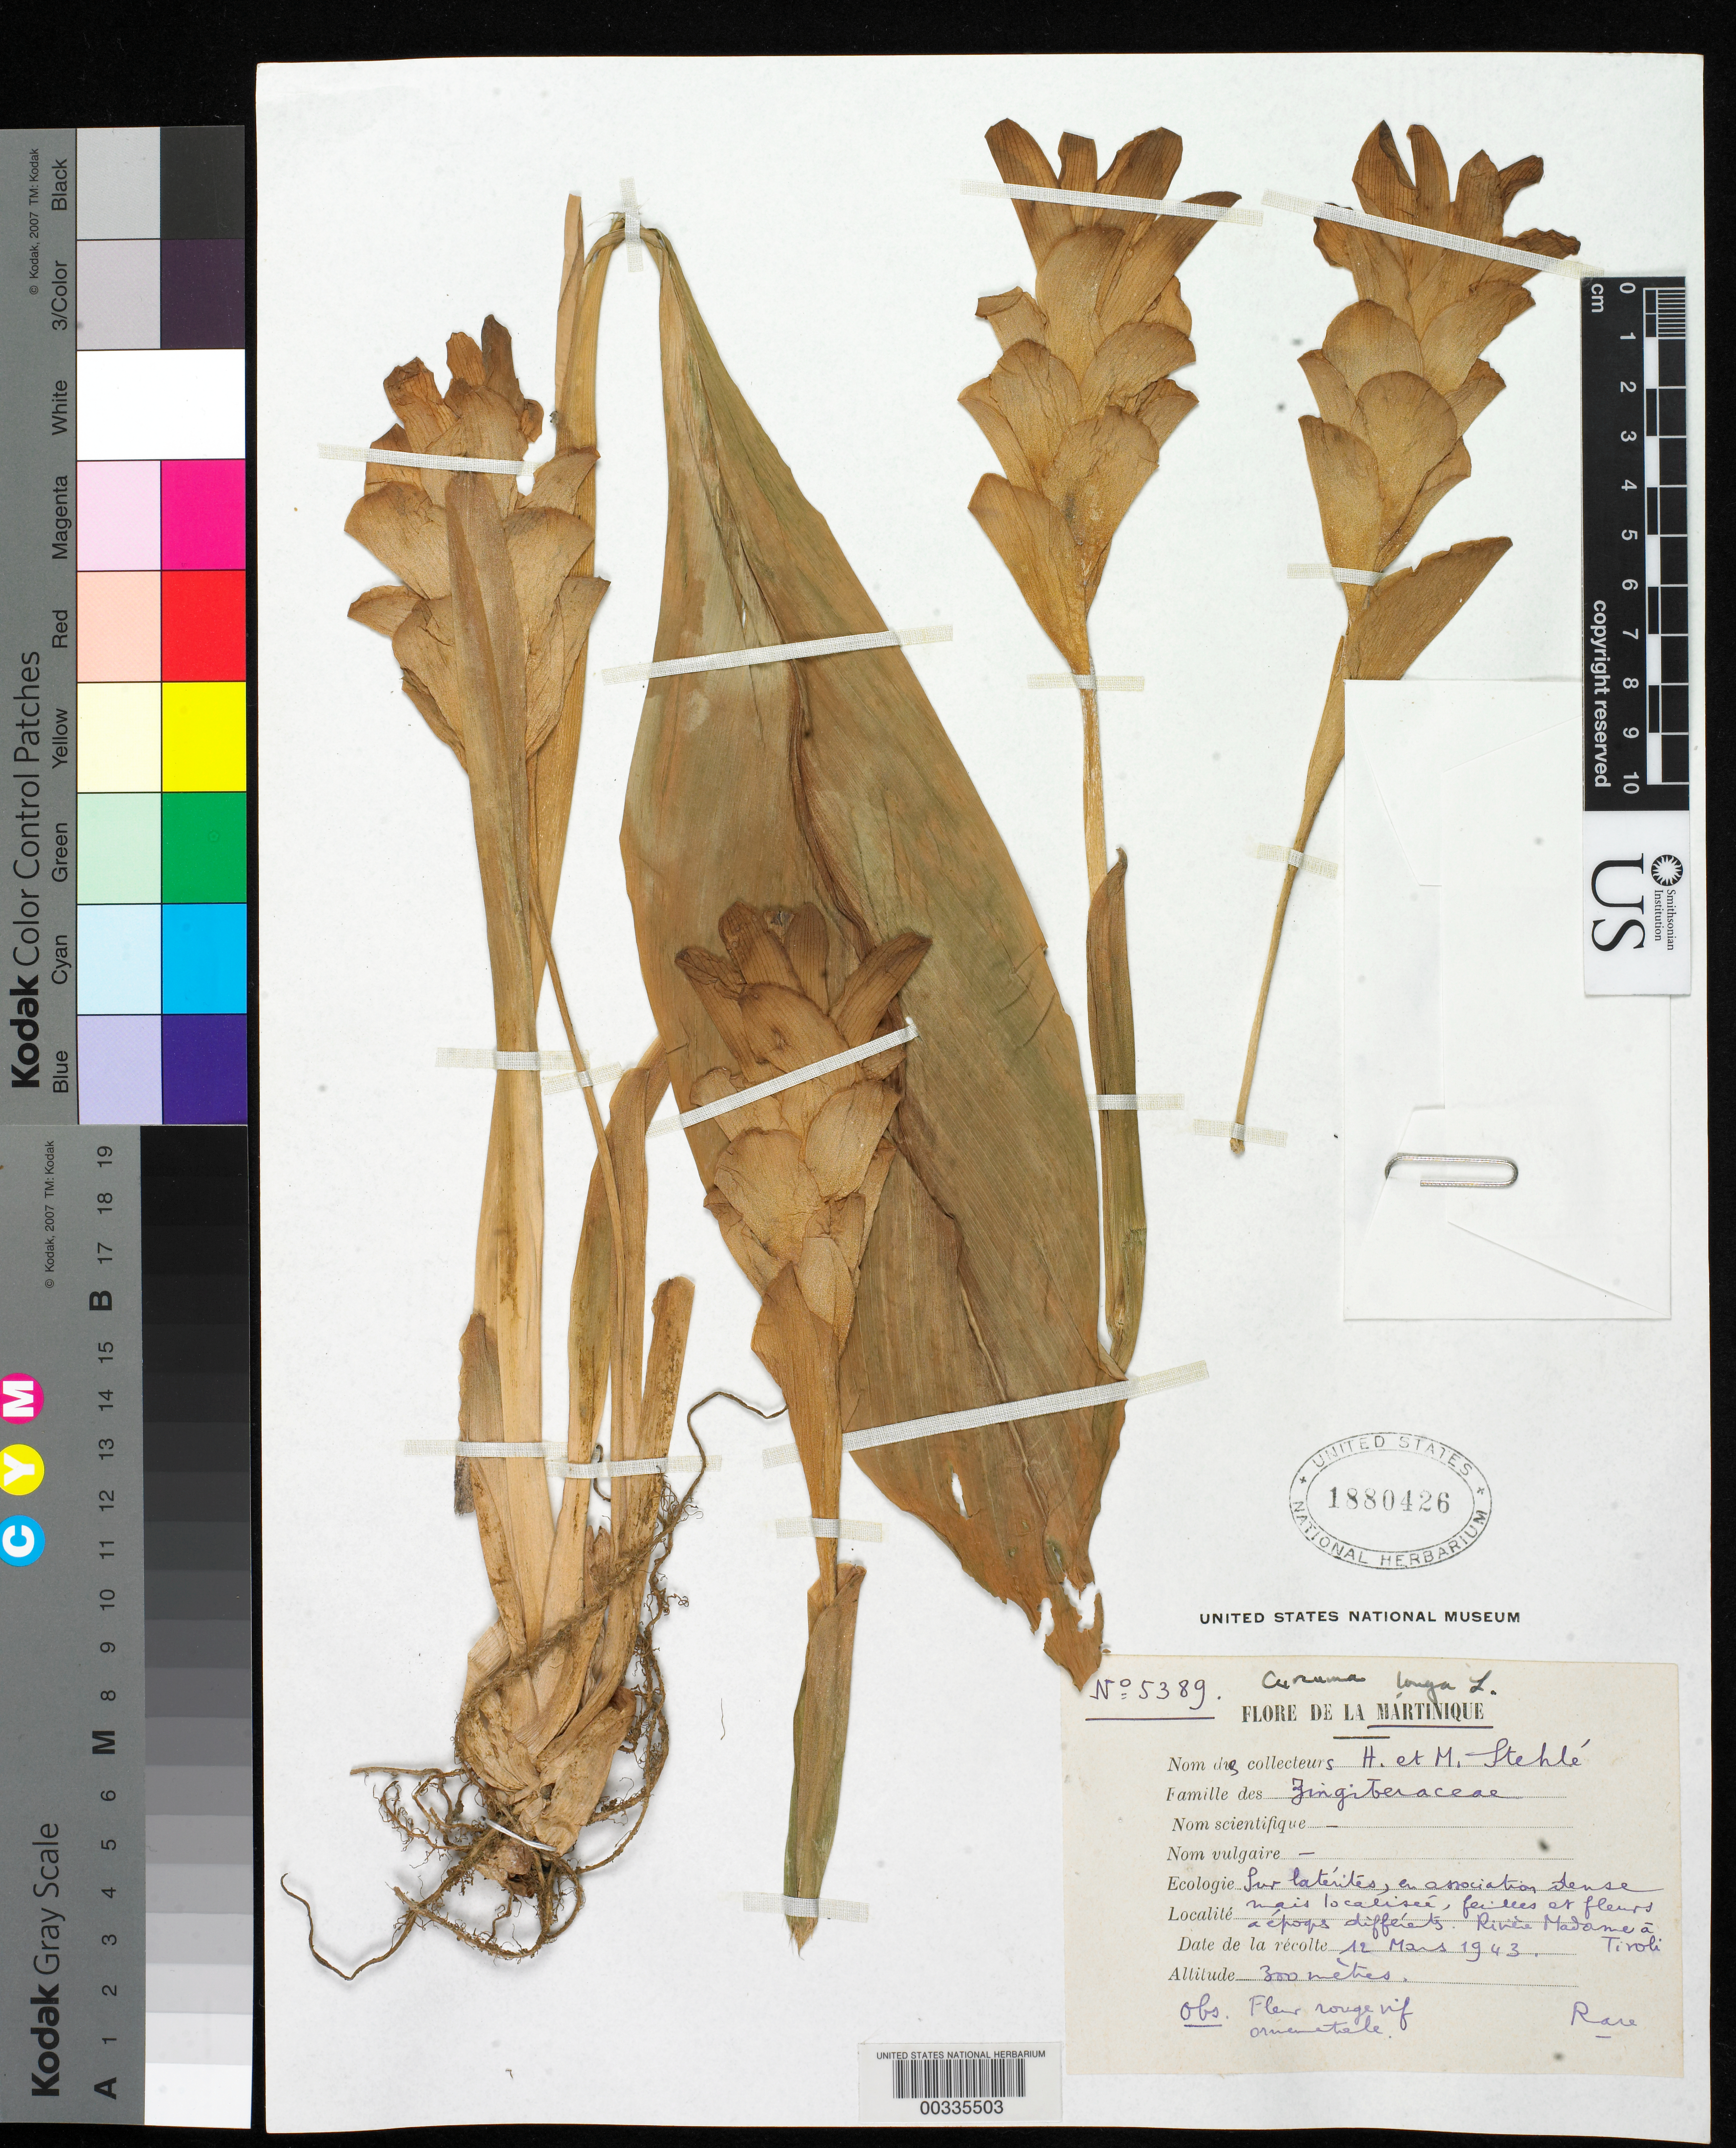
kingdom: Plantae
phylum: Tracheophyta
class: Liliopsida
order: Zingiberales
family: Zingiberaceae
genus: Curcuma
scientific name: Curcuma longa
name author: L.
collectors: H. Stehlé & M. Stehlé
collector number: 5389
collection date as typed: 12 Mar 1943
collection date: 1943-03-12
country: Martinique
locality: Rivere madome a tivoli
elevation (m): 300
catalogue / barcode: US 1880426